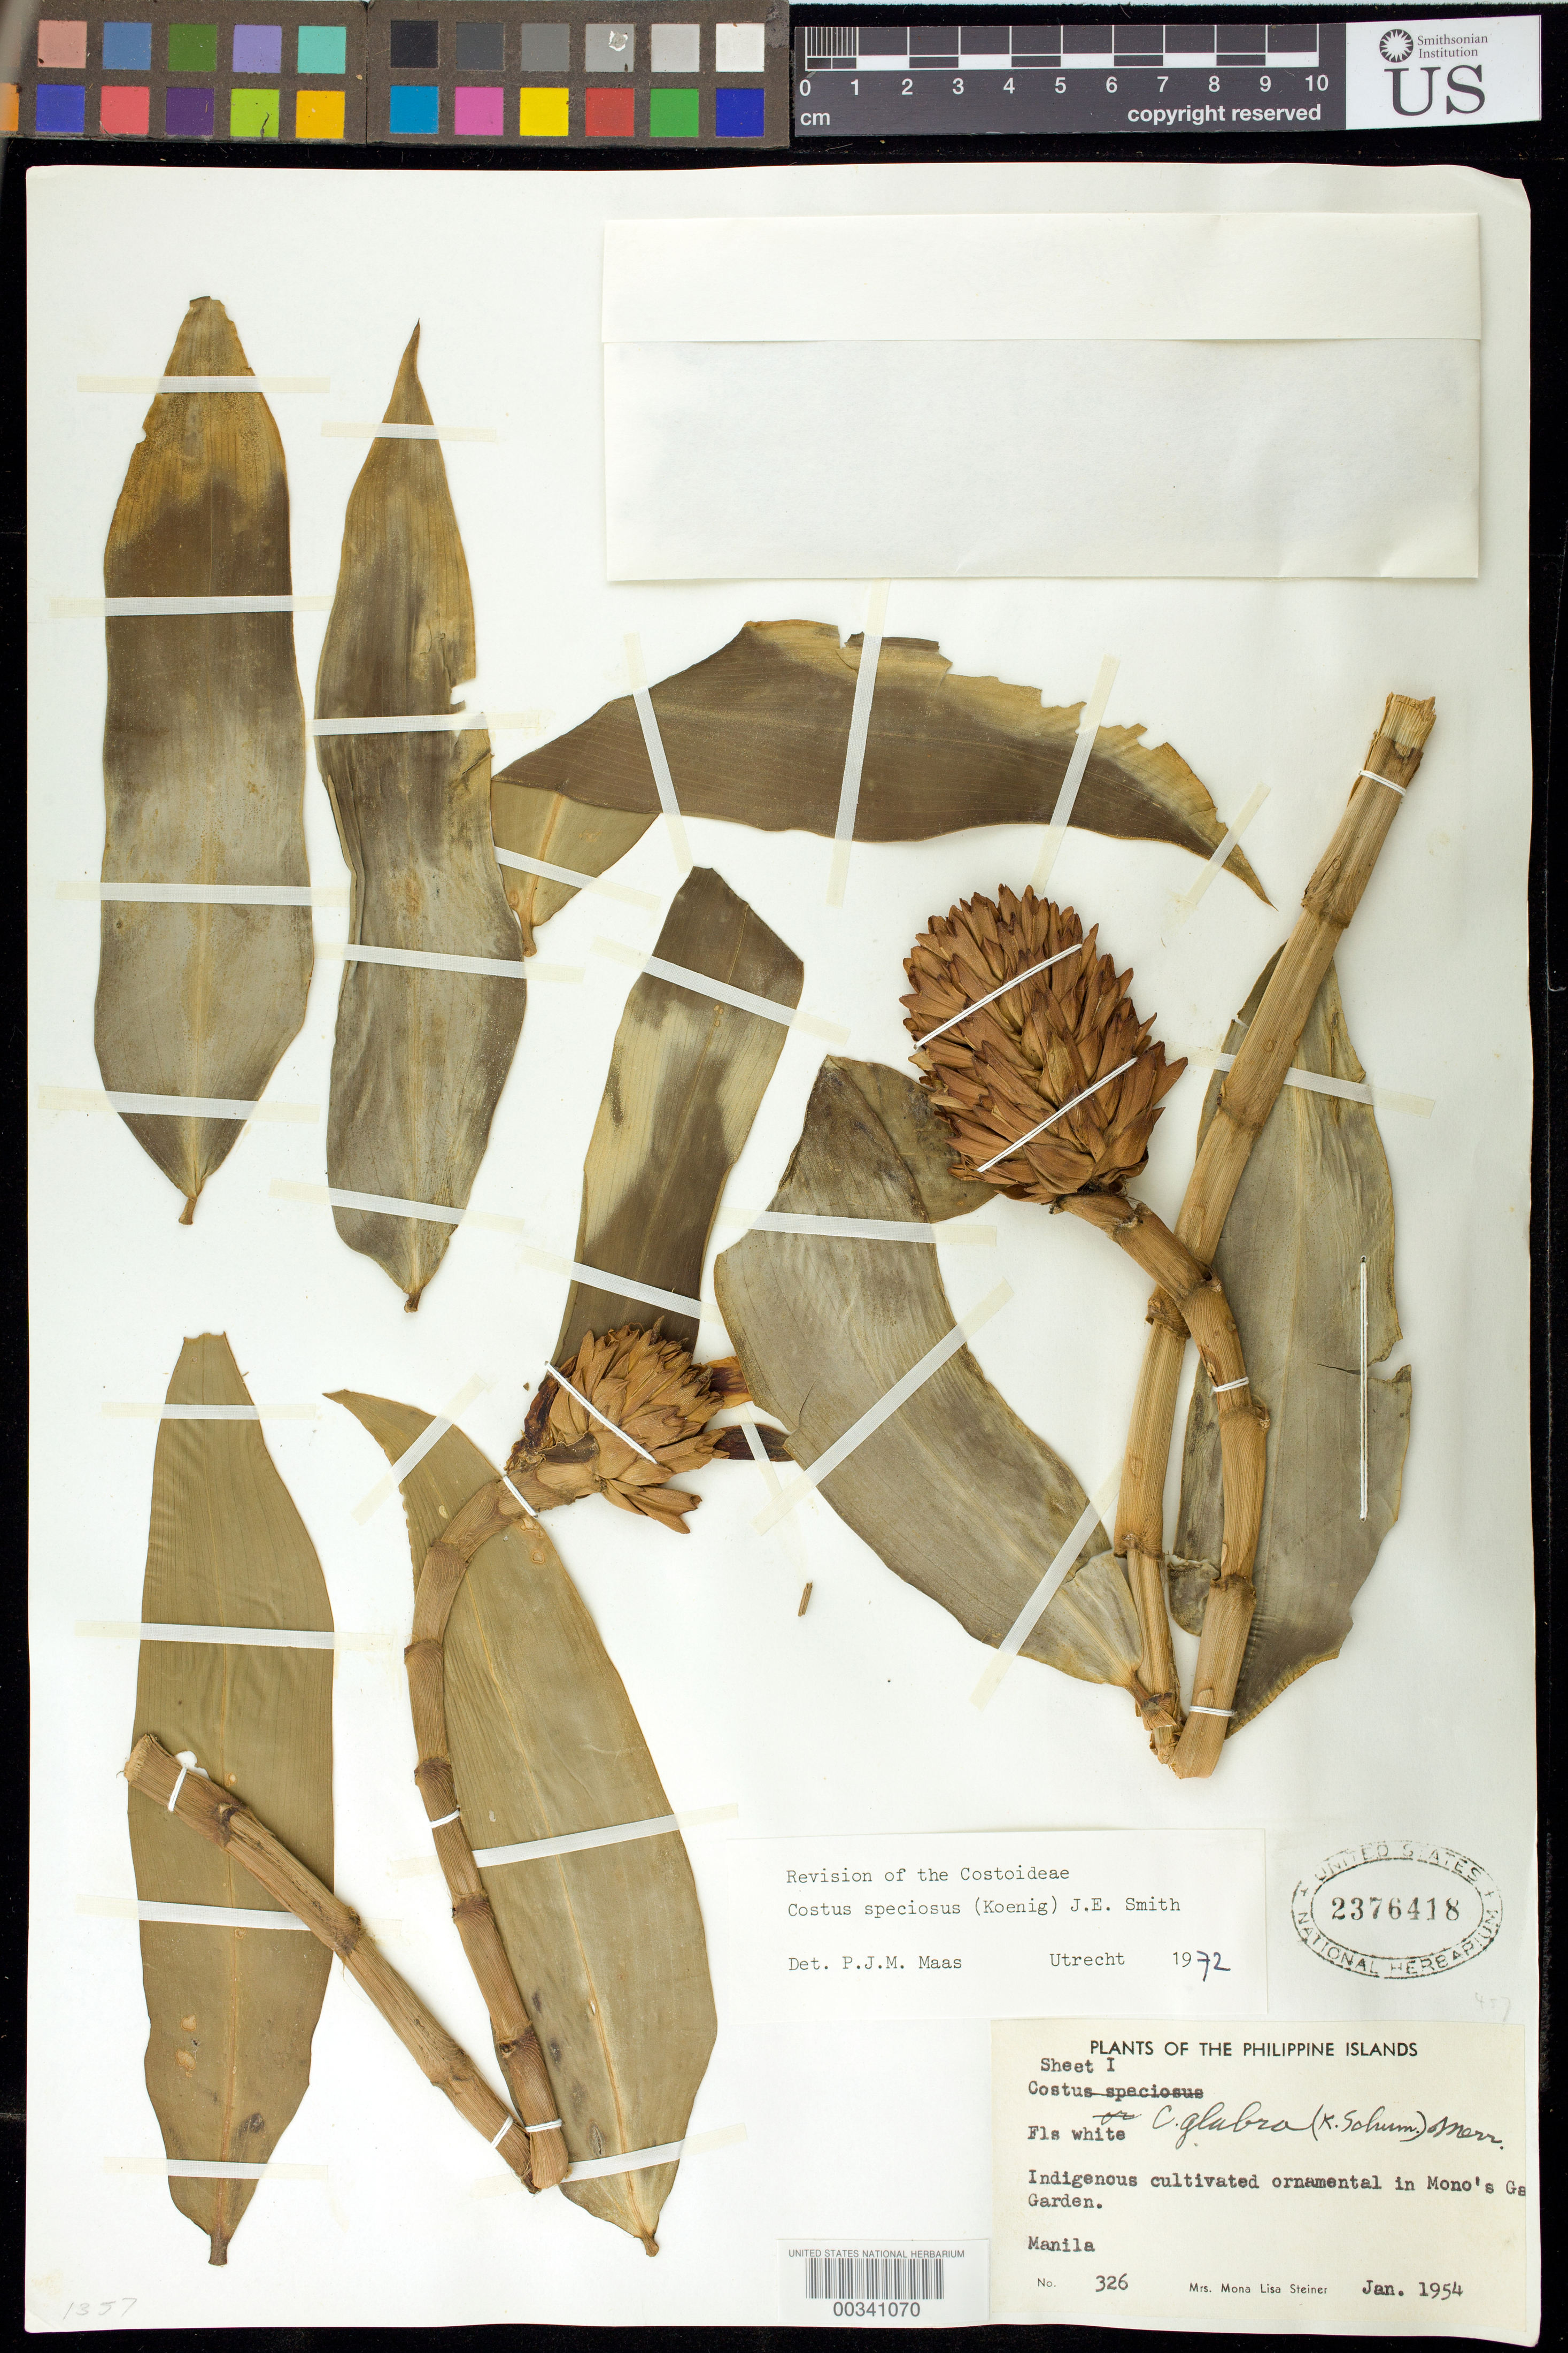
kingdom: Plantae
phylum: Tracheophyta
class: Liliopsida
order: Zingiberales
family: Costaceae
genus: Hellenia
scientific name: Hellenia speciosa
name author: (J. Koenig) S.R. Dutta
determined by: (US) Smithsonian Institution - National Museum of Natural History - Department of Botany (UNITED STATES)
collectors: M. Steiner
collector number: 326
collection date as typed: Jan 1954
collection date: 1954-01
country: Philippines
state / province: National Capital Region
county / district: Manila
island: Luzon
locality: Manila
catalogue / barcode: US 2376418